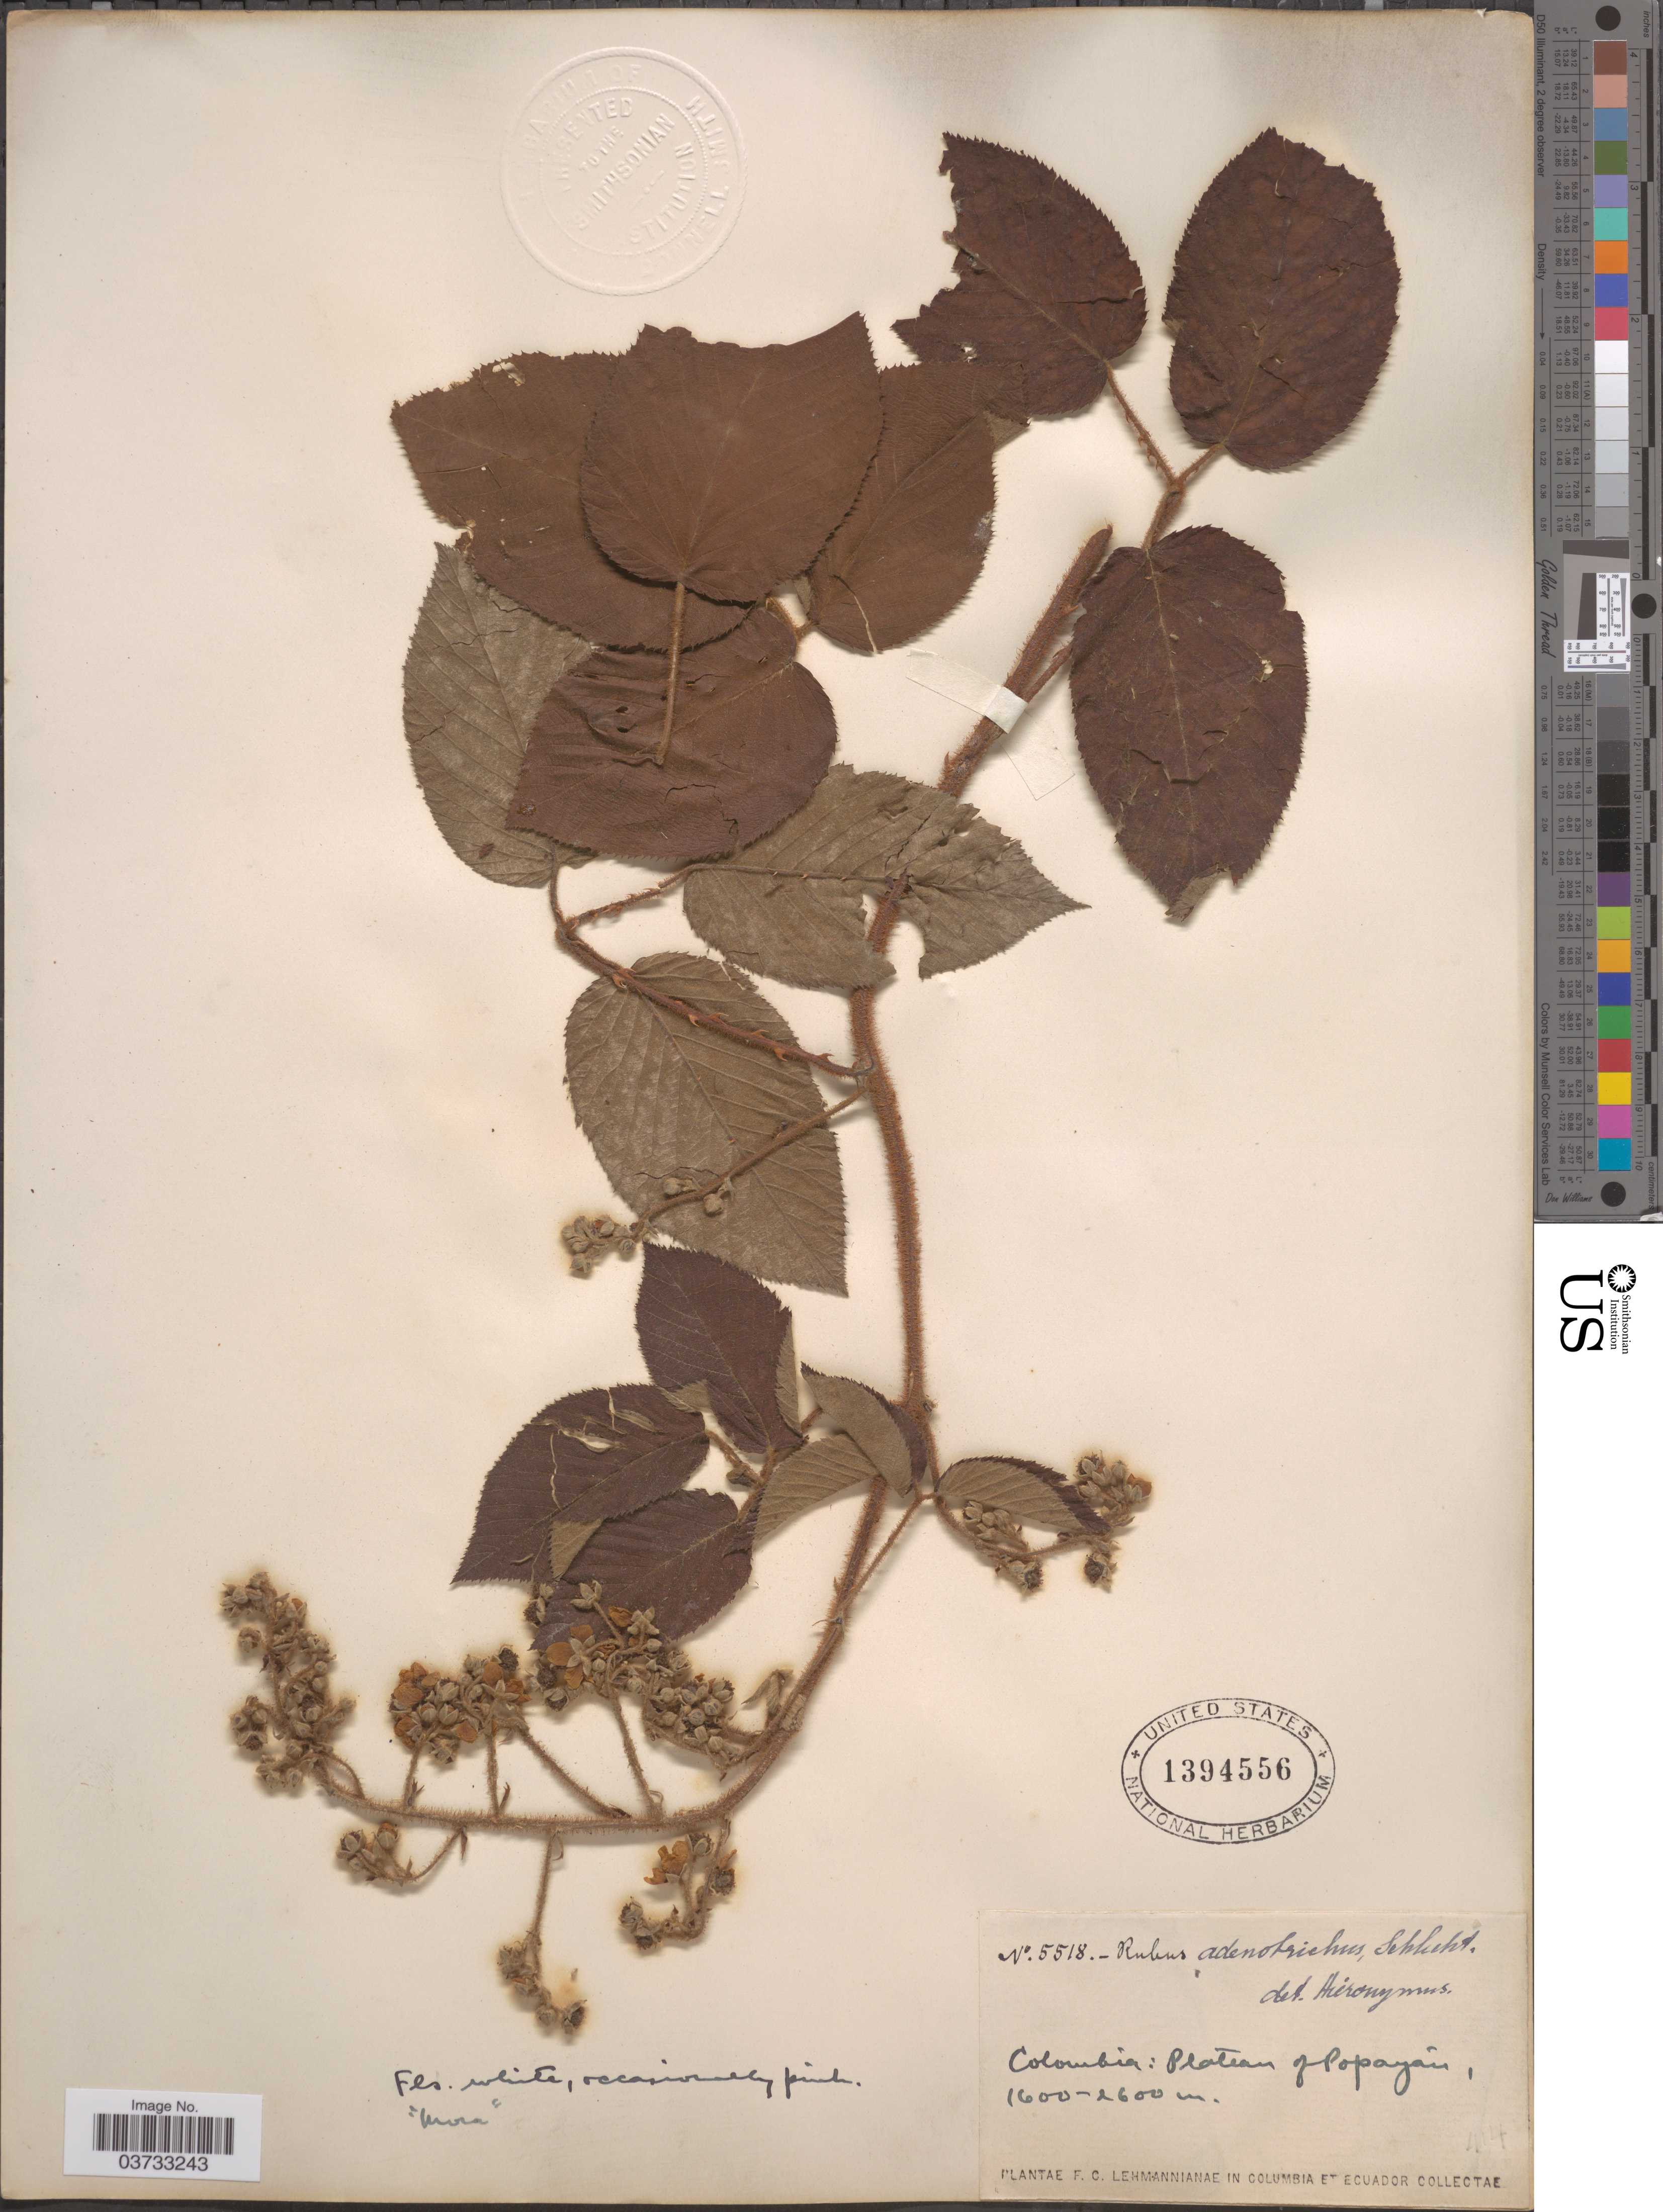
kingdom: Plantae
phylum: Tracheophyta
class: Magnoliopsida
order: Rosales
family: Rosaceae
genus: Rubus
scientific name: Rubus adenotrichos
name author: Schltdl.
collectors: F. C. Lehmann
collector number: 5518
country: Colombia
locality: Plateau of Popayán.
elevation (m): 1600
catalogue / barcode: US 1394556